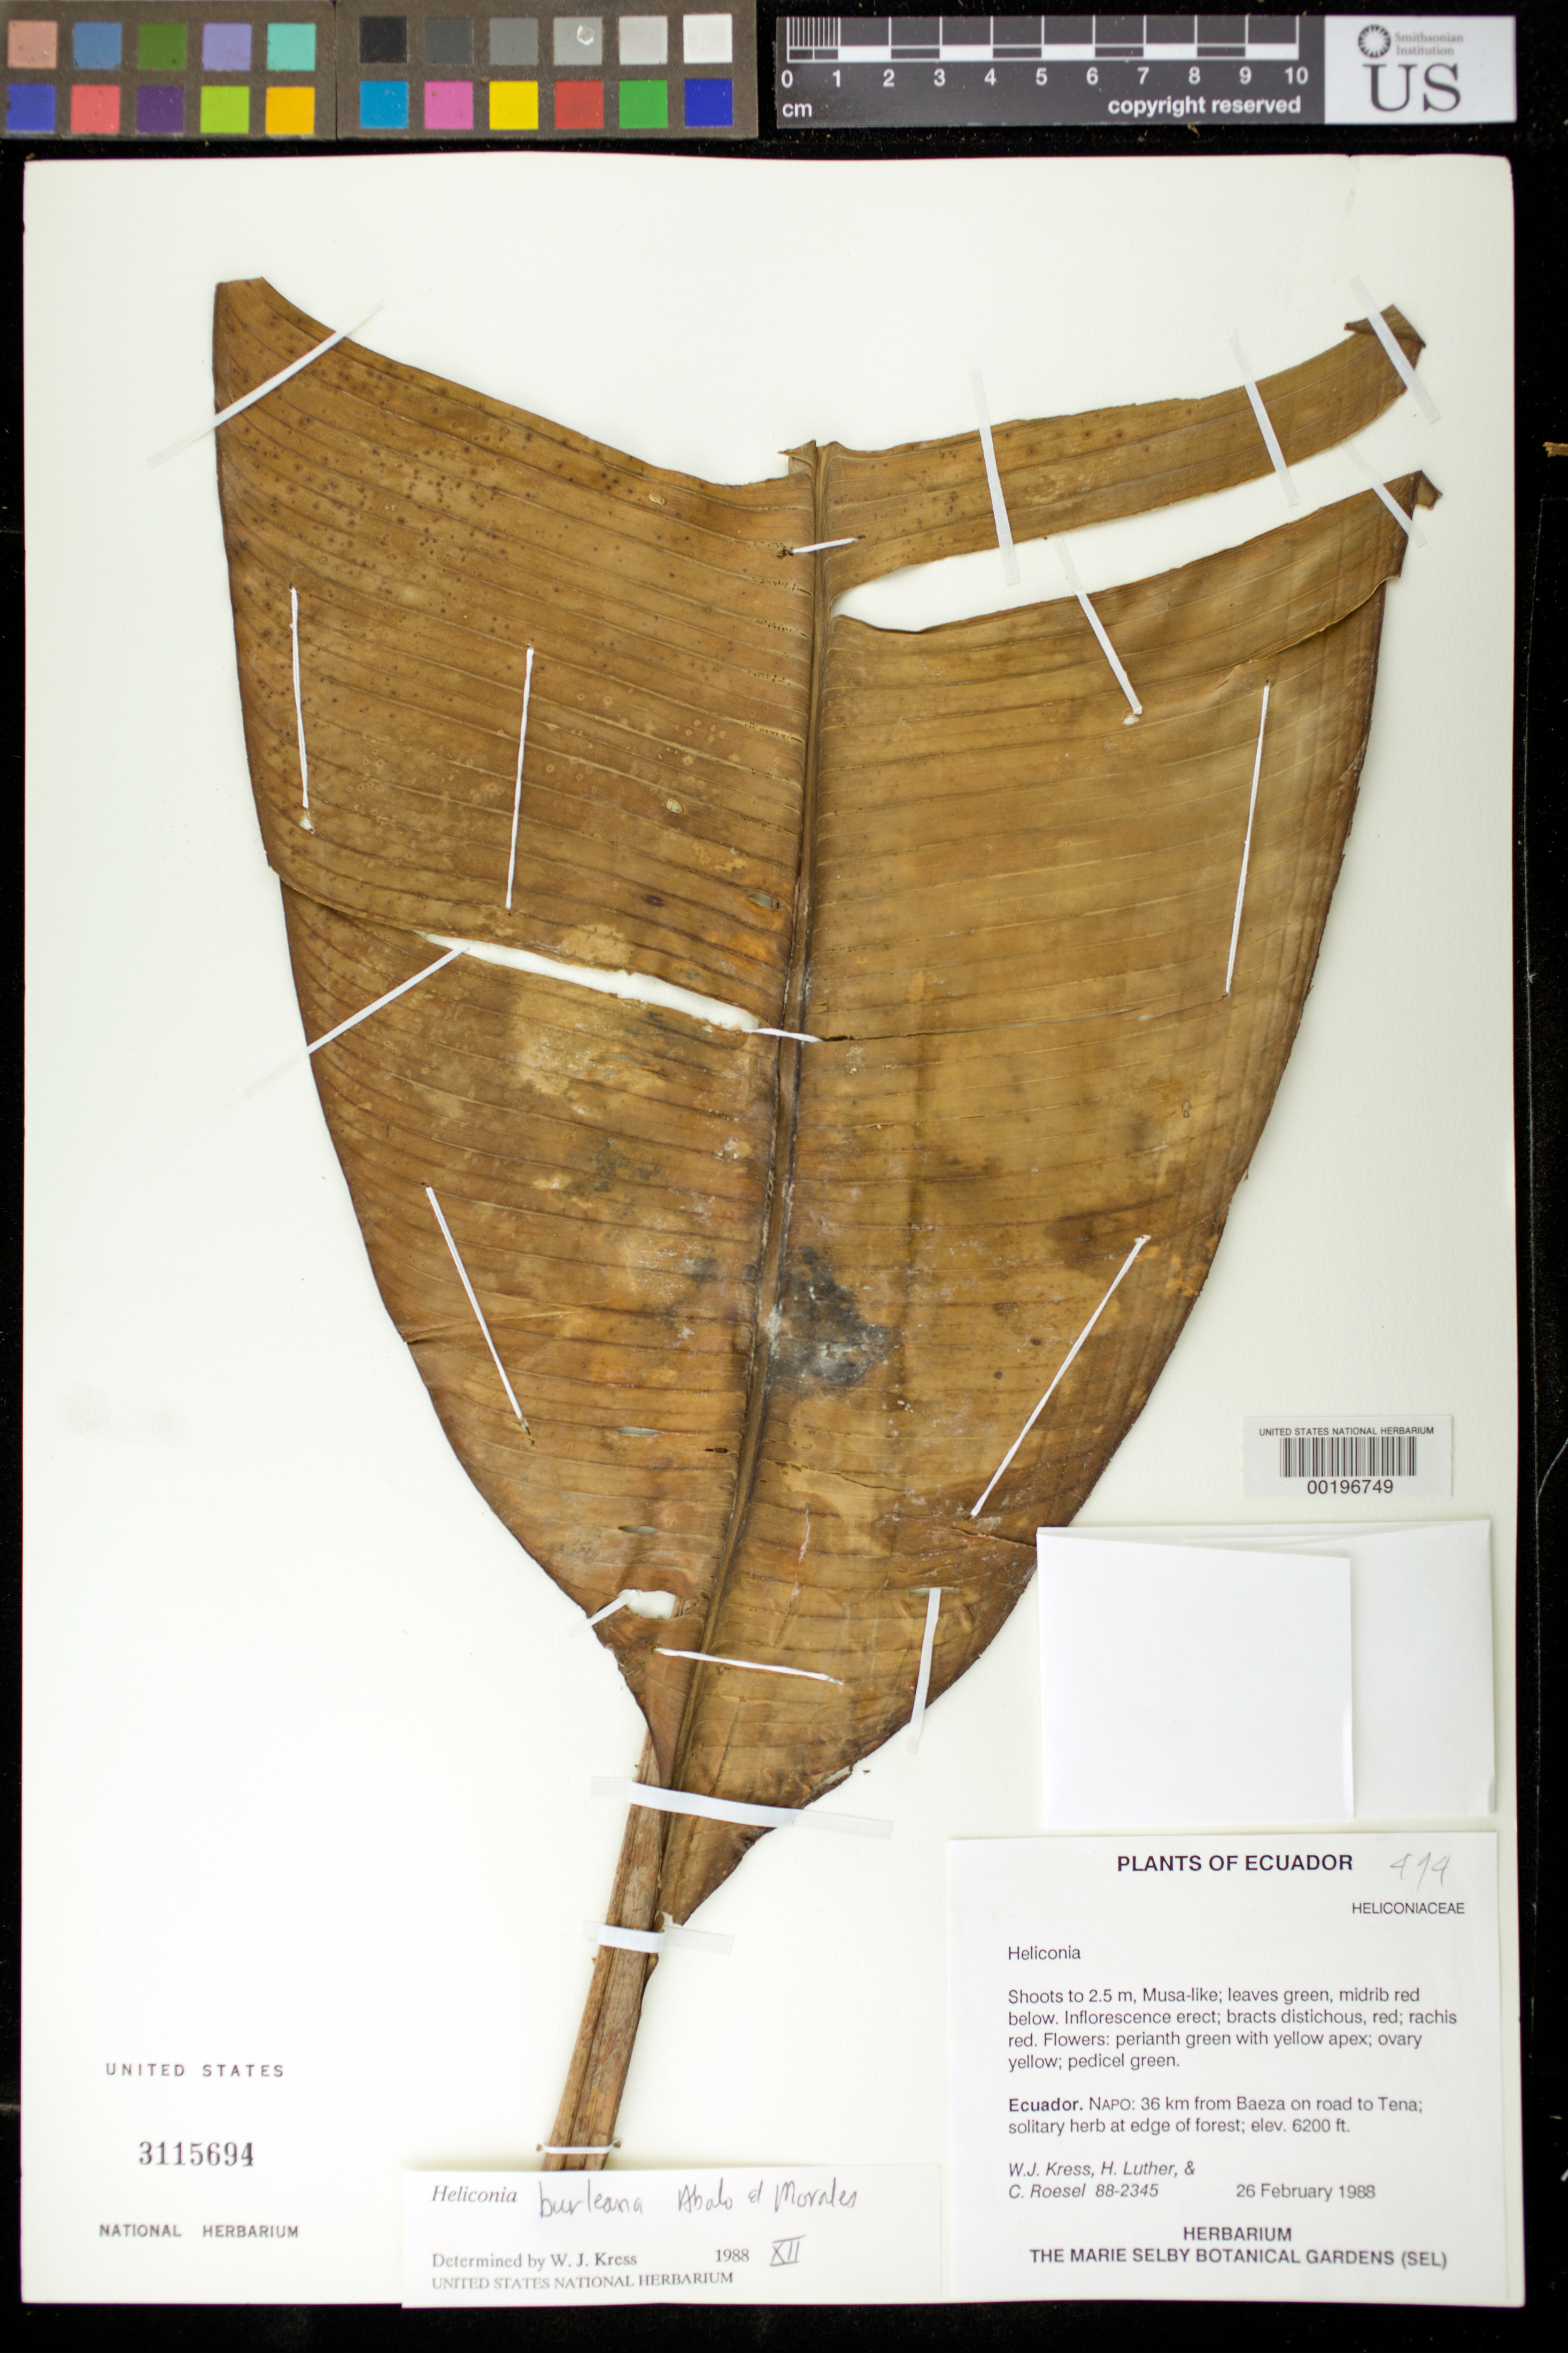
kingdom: Plantae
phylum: Tracheophyta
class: Liliopsida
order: Zingiberales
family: Heliconiaceae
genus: Heliconia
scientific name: Heliconia burleana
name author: Abalo & G. Morales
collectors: W. J. Kress, Harry E. Luther & C. S. Roesel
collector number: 88-2345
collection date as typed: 26 Feb 1988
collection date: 1988-02-26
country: Ecuador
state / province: Napo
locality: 36 km from baeza on road to Tena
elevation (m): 1890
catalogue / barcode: US 3115694